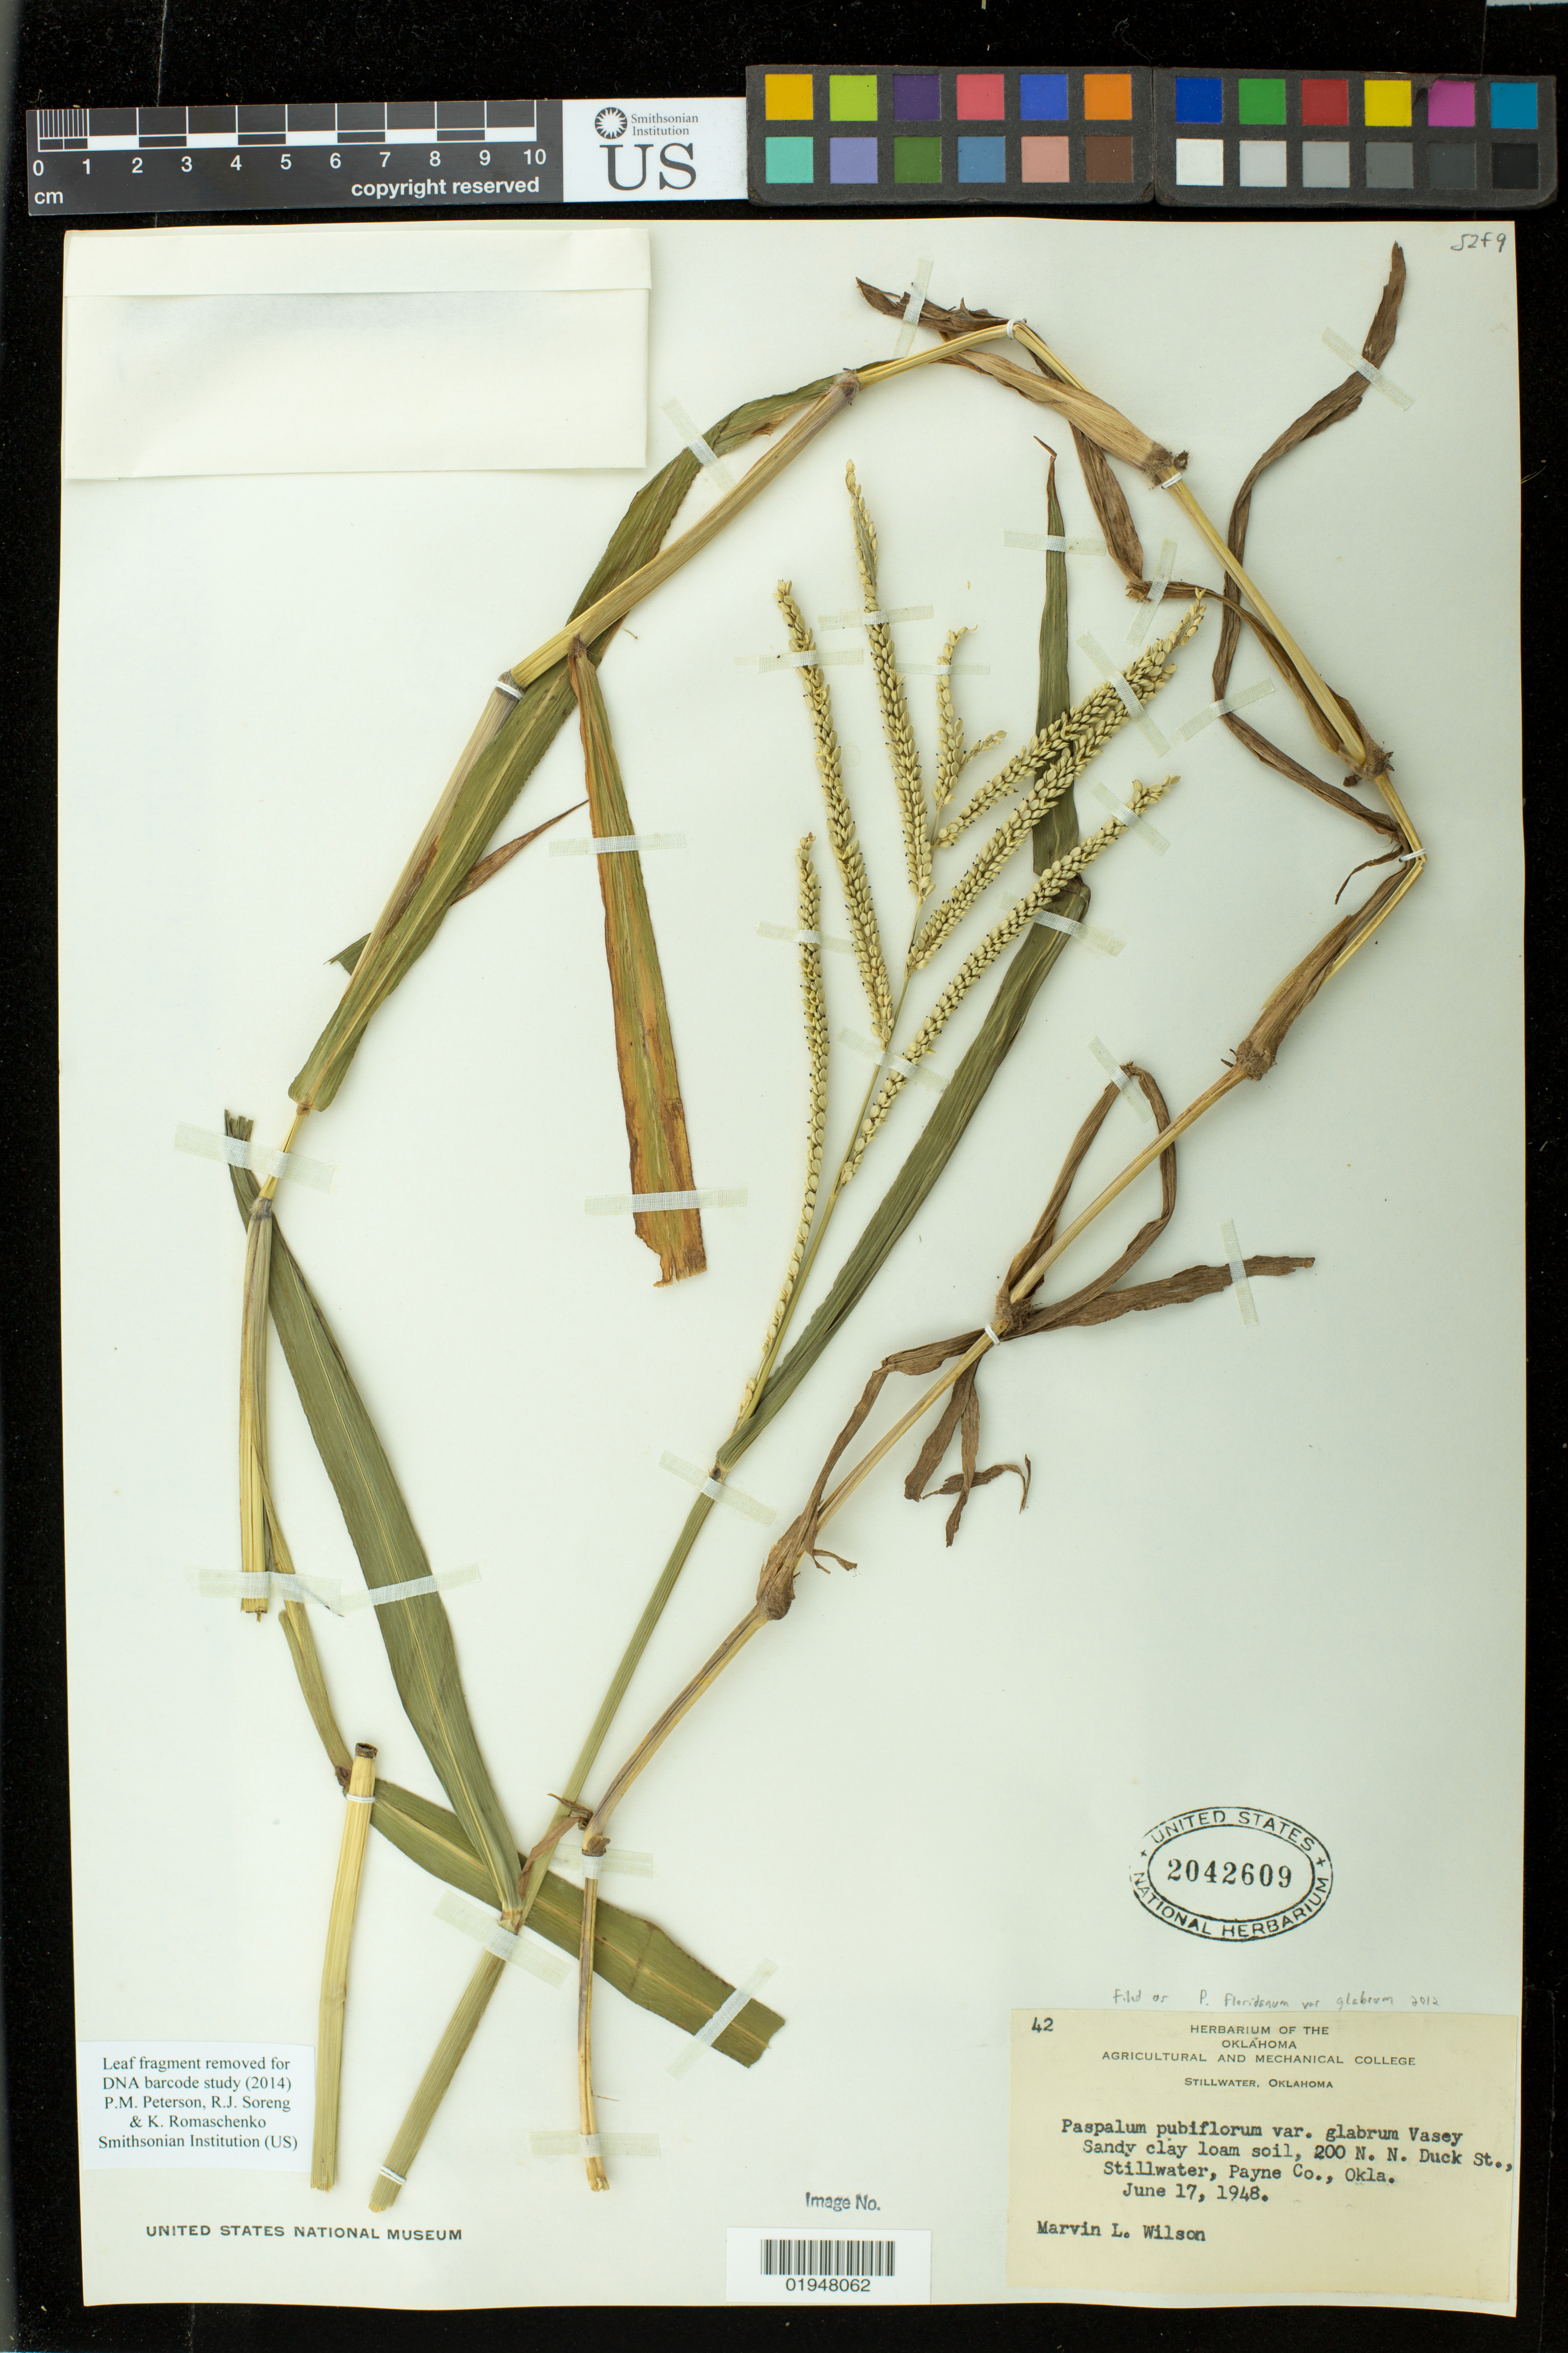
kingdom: Plantae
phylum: Tracheophyta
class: Liliopsida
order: Poales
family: Poaceae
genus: Paspalum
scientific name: Paspalum floridanum var. glabrum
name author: Vasey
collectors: M. L. Wilson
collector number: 42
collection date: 1948-06-17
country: United States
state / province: Oklahoma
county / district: Payne County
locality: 200 N. N. Duck St., Stillwater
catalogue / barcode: US 2042609